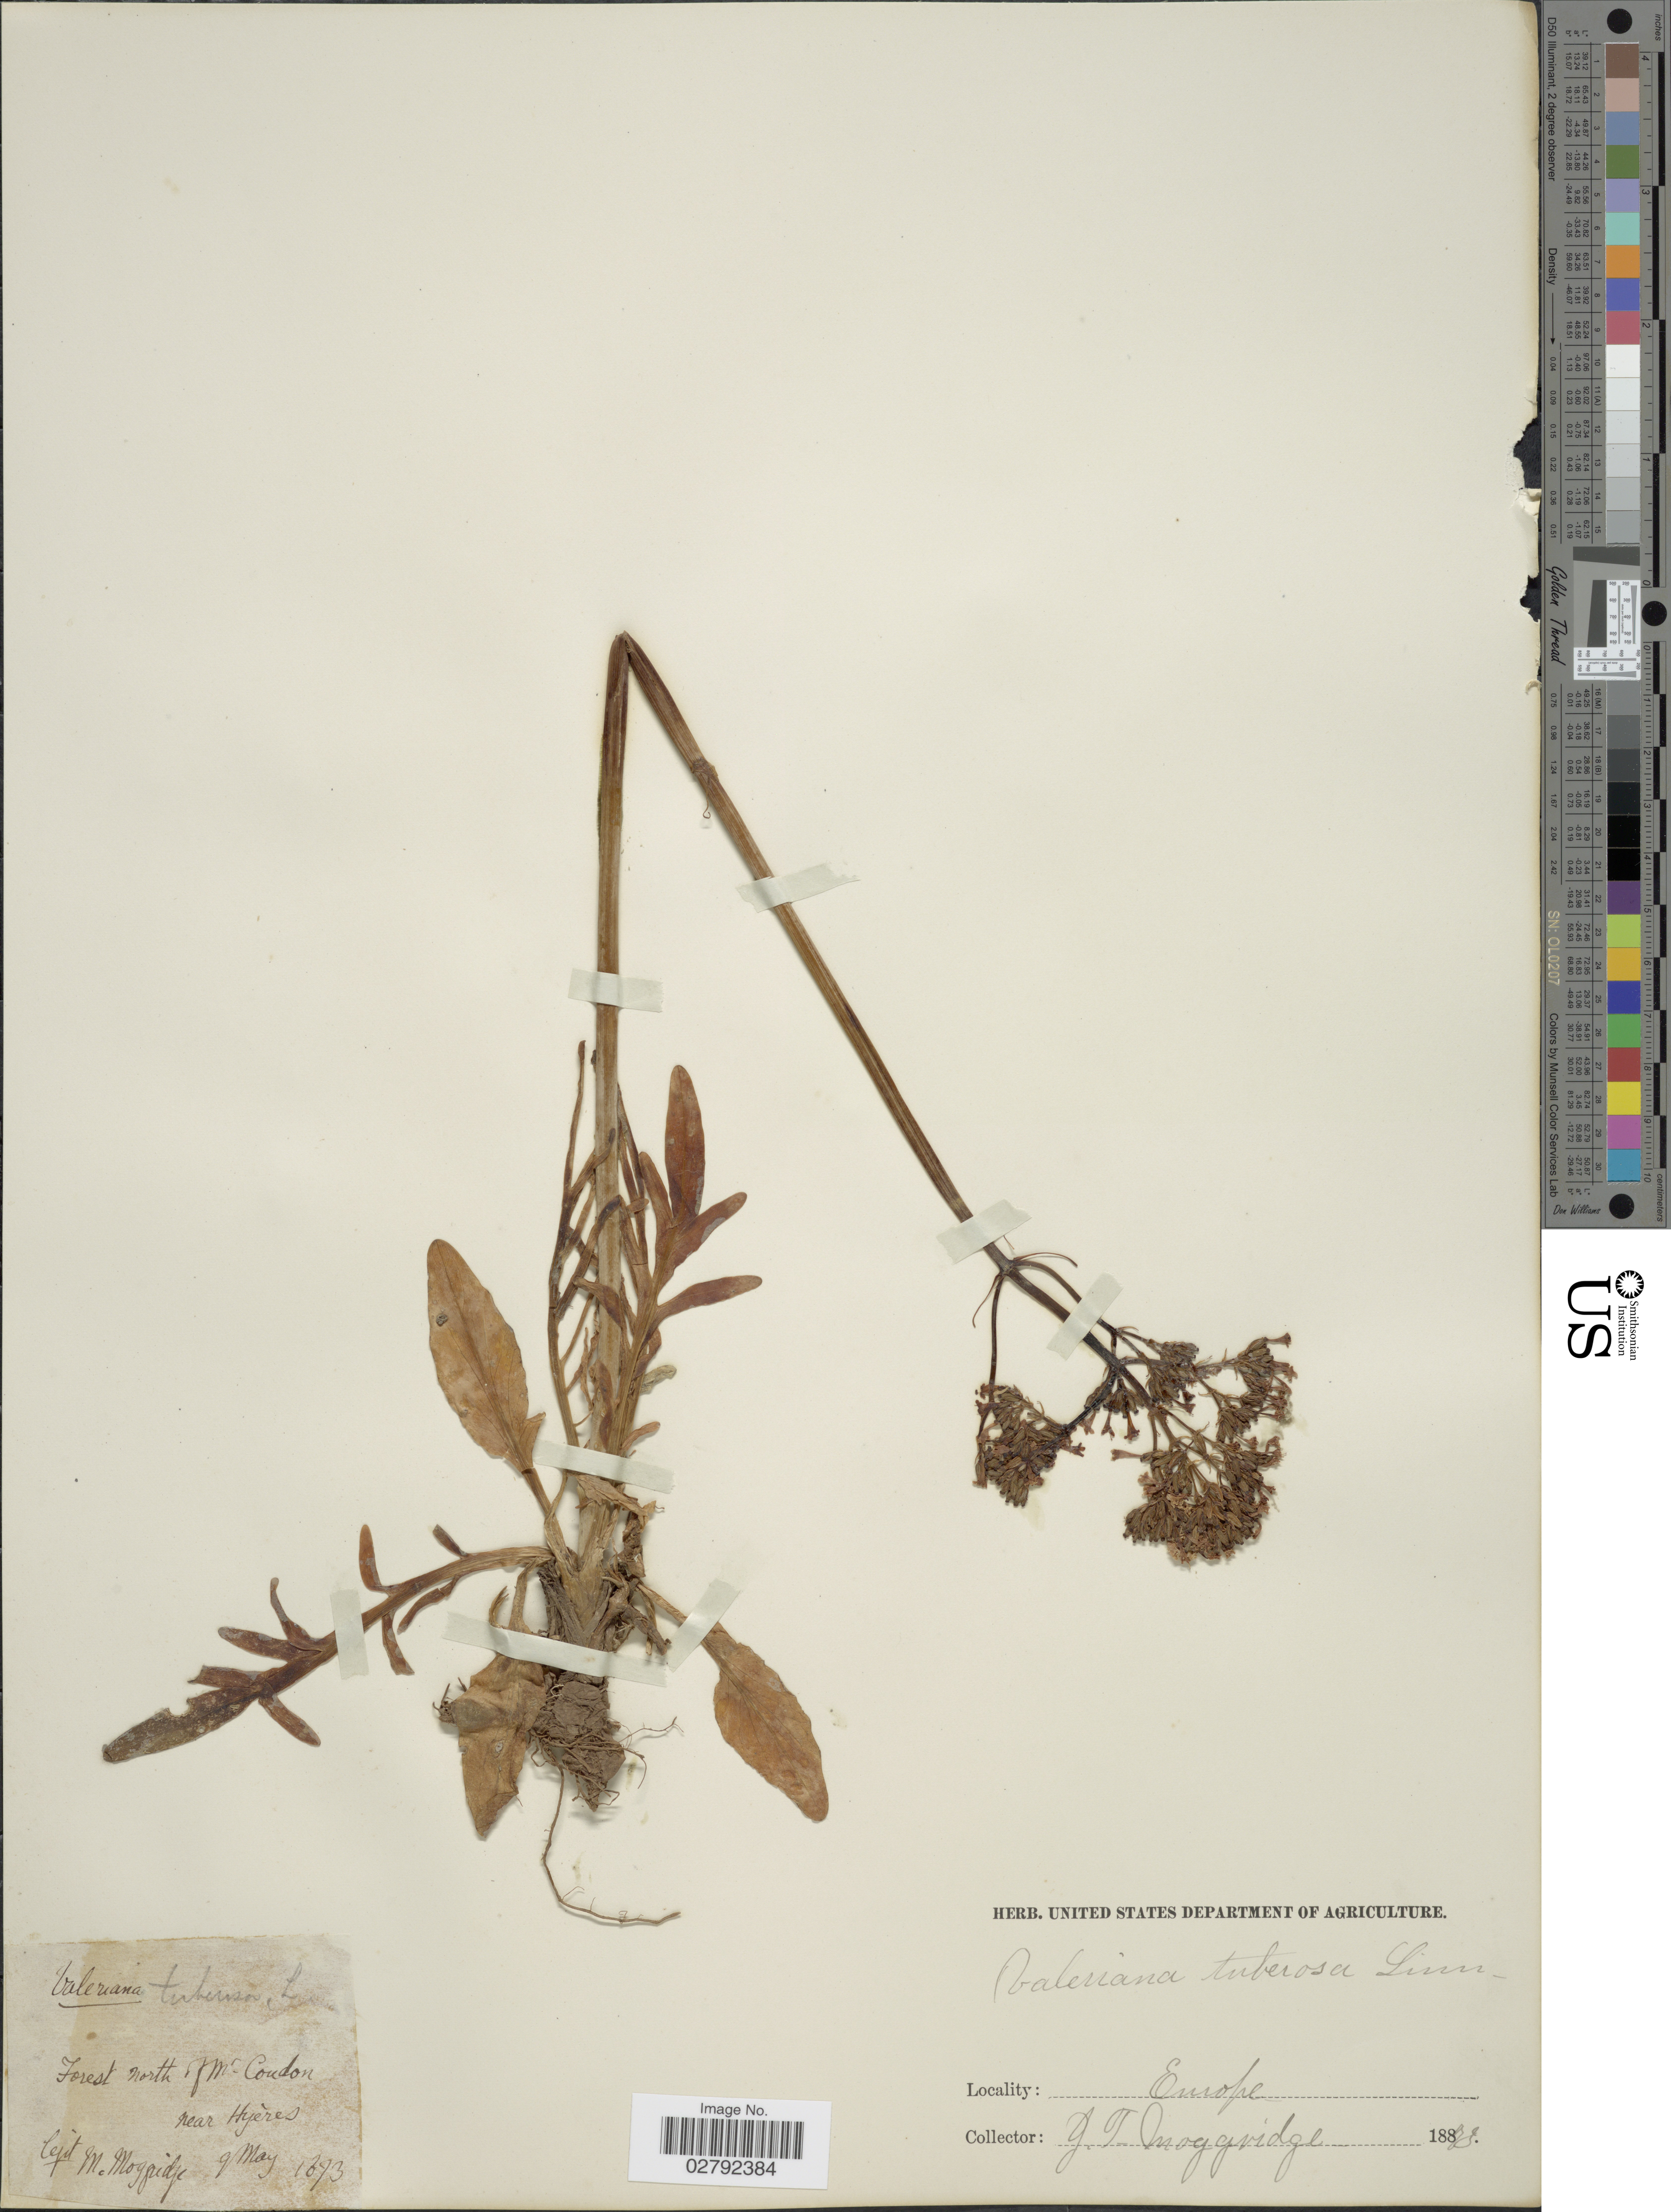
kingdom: Plantae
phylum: Tracheophyta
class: Magnoliopsida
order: Dipsacales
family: Caprifoliaceae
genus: Valeriana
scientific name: Valeriana tuberosa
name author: L.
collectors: J. T. Moggridge & M. Moggridge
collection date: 1893-05-09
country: France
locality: Forest north of Mt. Condon, near Hyéres